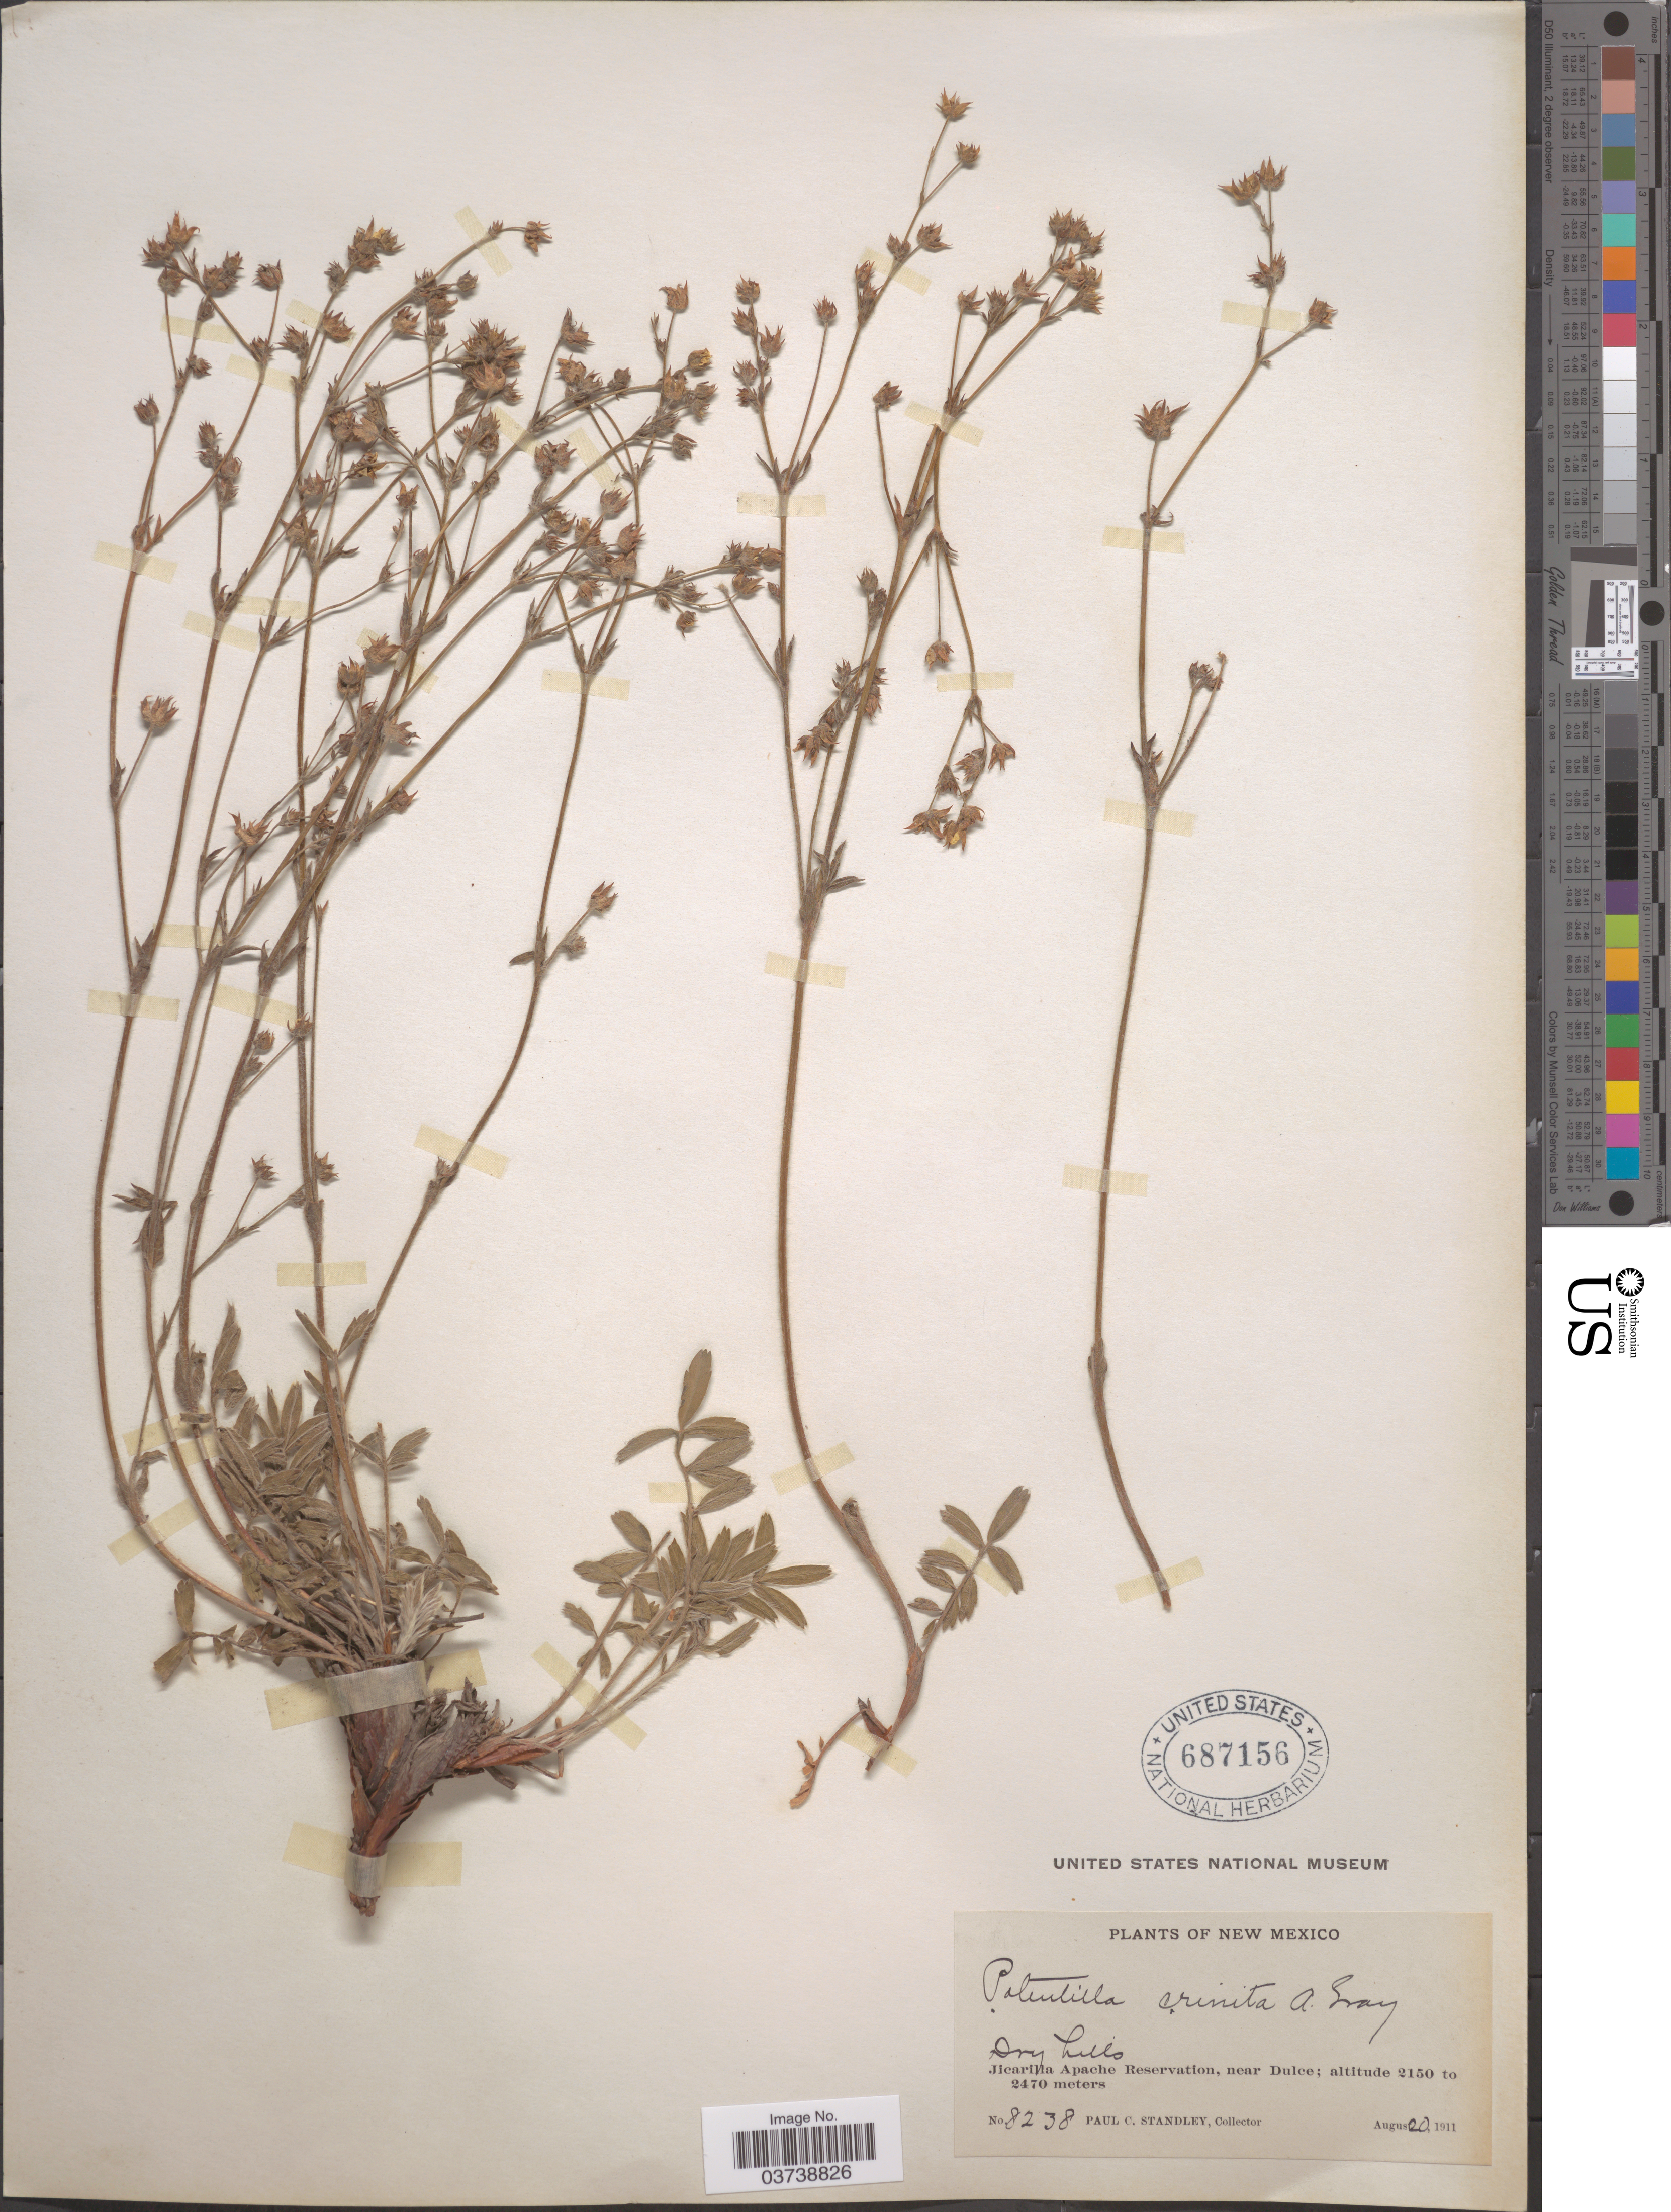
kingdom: Plantae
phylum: Tracheophyta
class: Magnoliopsida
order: Rosales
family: Rosaceae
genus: Potentilla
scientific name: Potentilla crinita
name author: A. Gray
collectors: P. C. Standley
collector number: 8238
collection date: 1911-08-20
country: United States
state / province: New Mexico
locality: Jicarilla Apache Reservation, near Dulce.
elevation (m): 2150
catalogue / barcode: US 687156